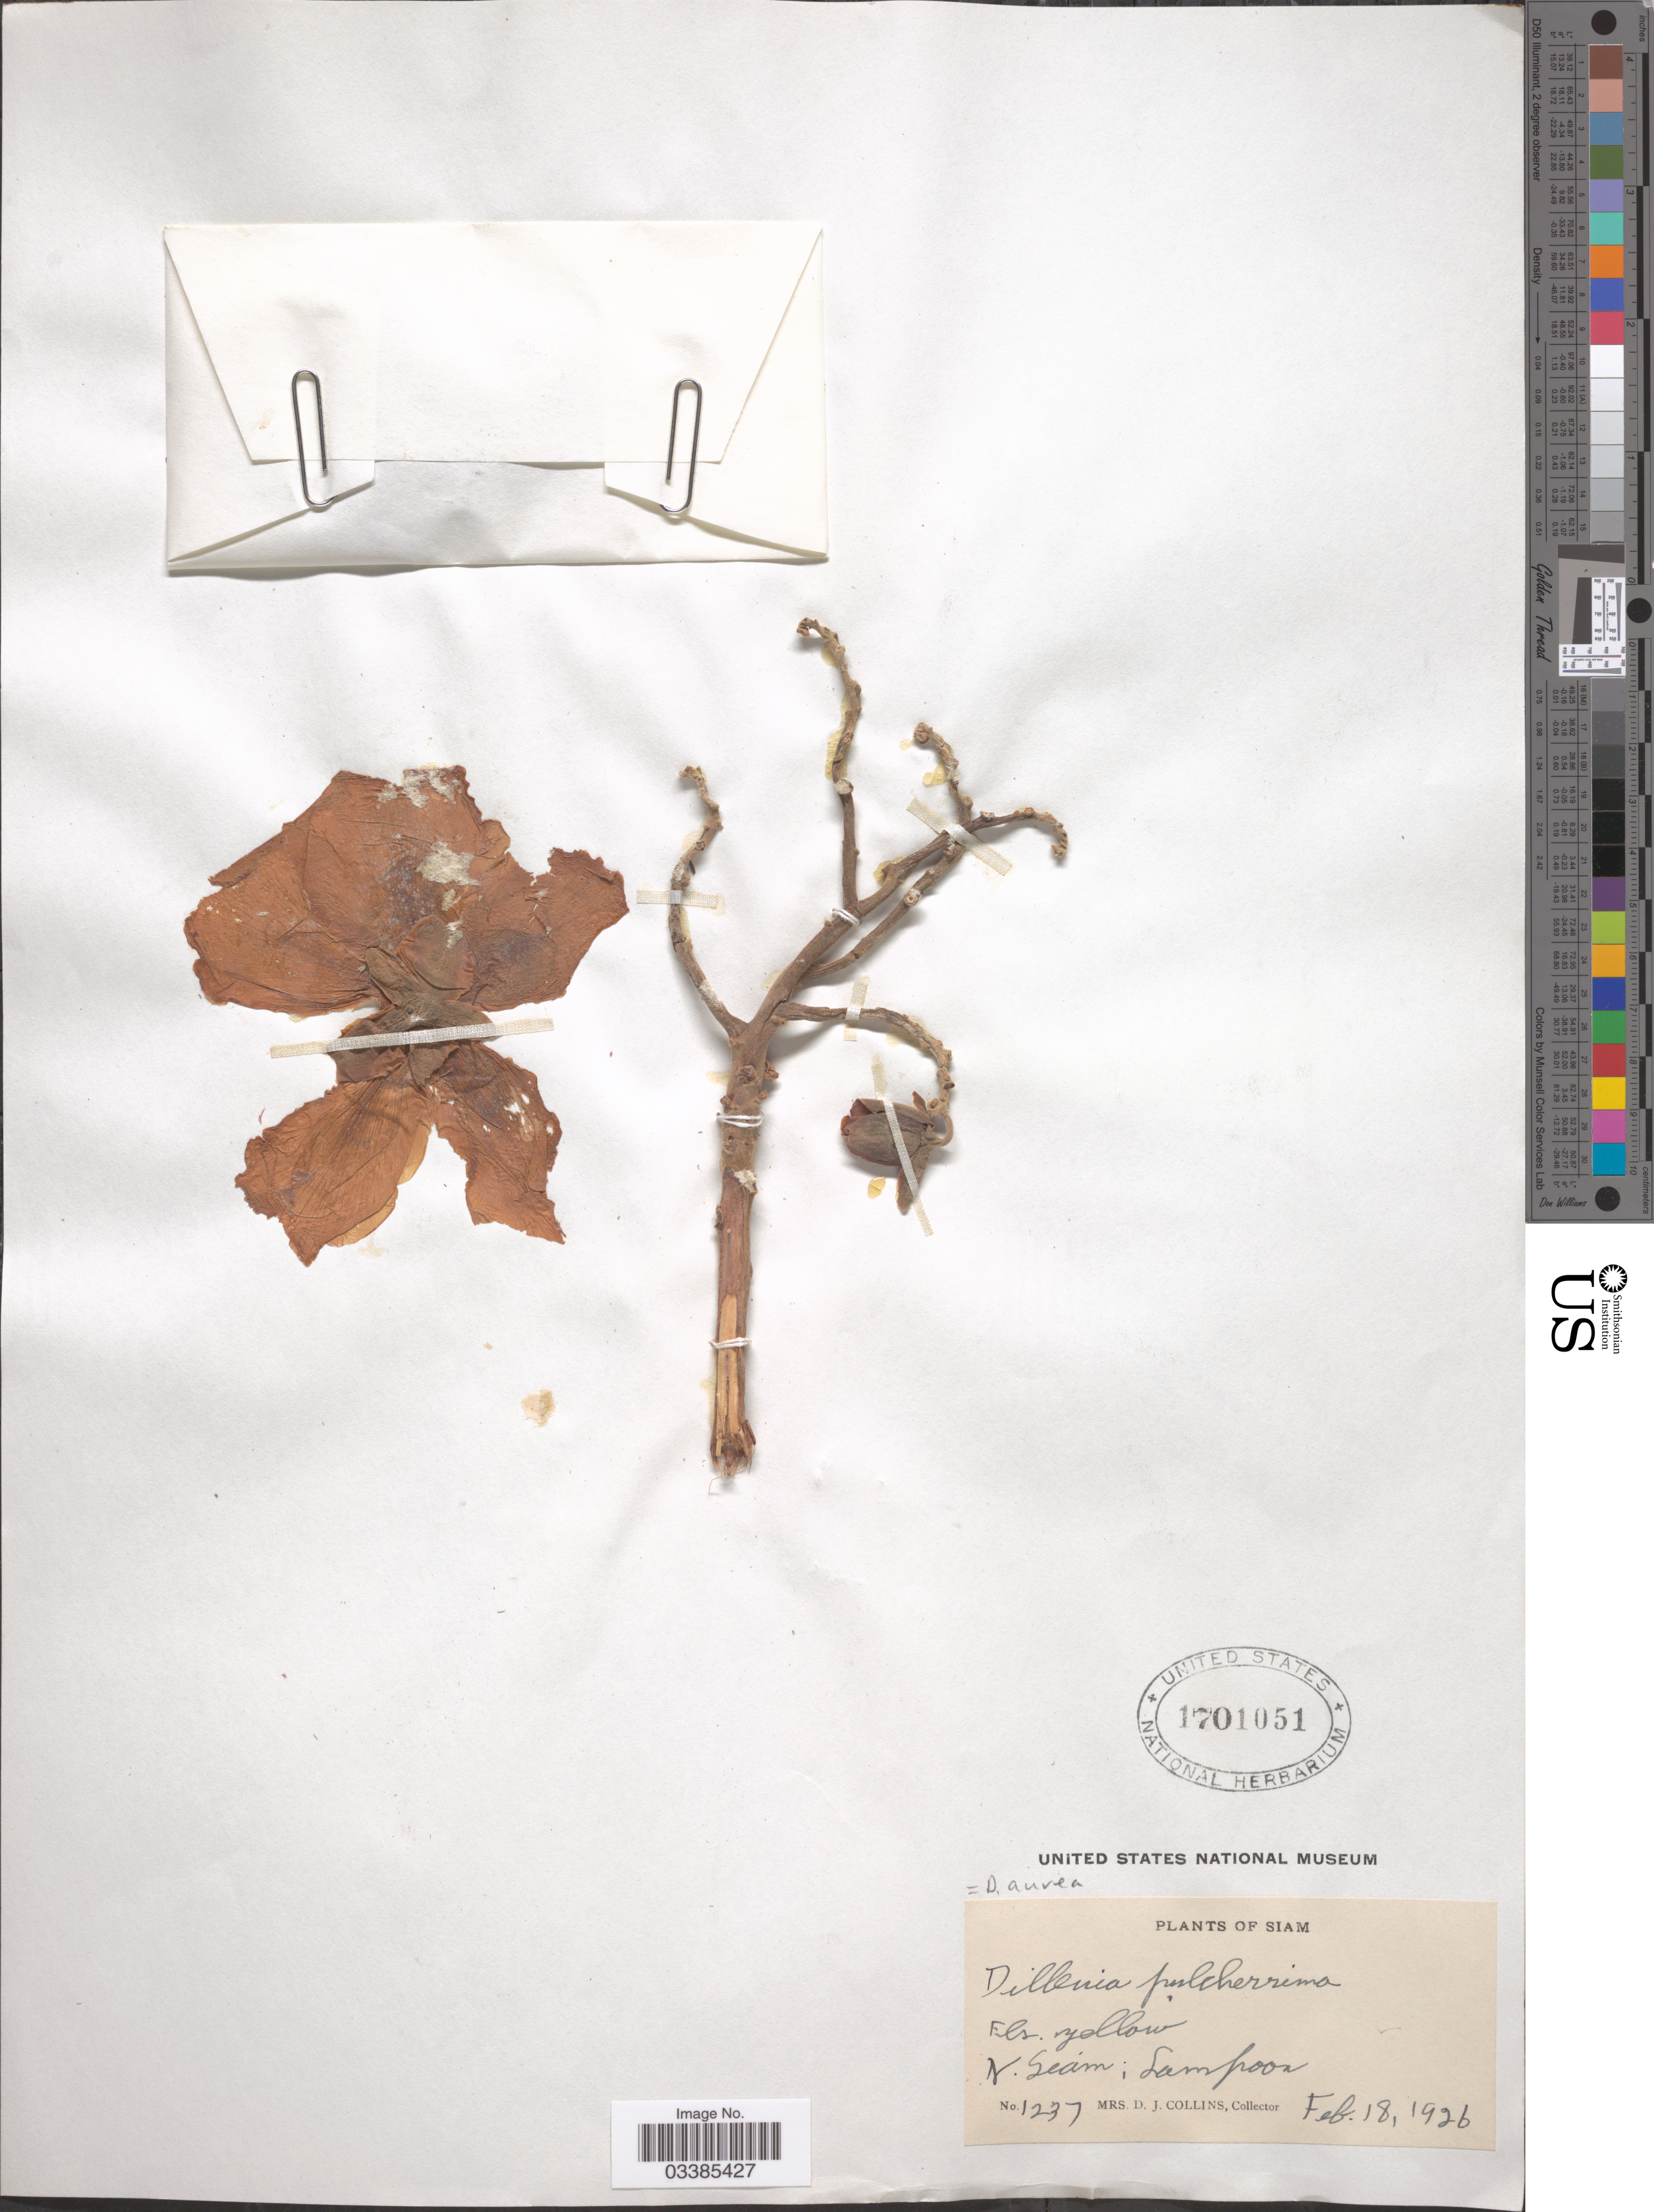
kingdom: Plantae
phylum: Tracheophyta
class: Magnoliopsida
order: Dilleniales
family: Dilleniaceae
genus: Dillenia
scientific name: Dillenia aurea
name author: Sm.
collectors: Mrs. D. J. Collins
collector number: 1237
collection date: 1926-02-18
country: Thailand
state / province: Lamphun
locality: Siam, N. Siam; Lamphoon.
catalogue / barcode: US 1701051